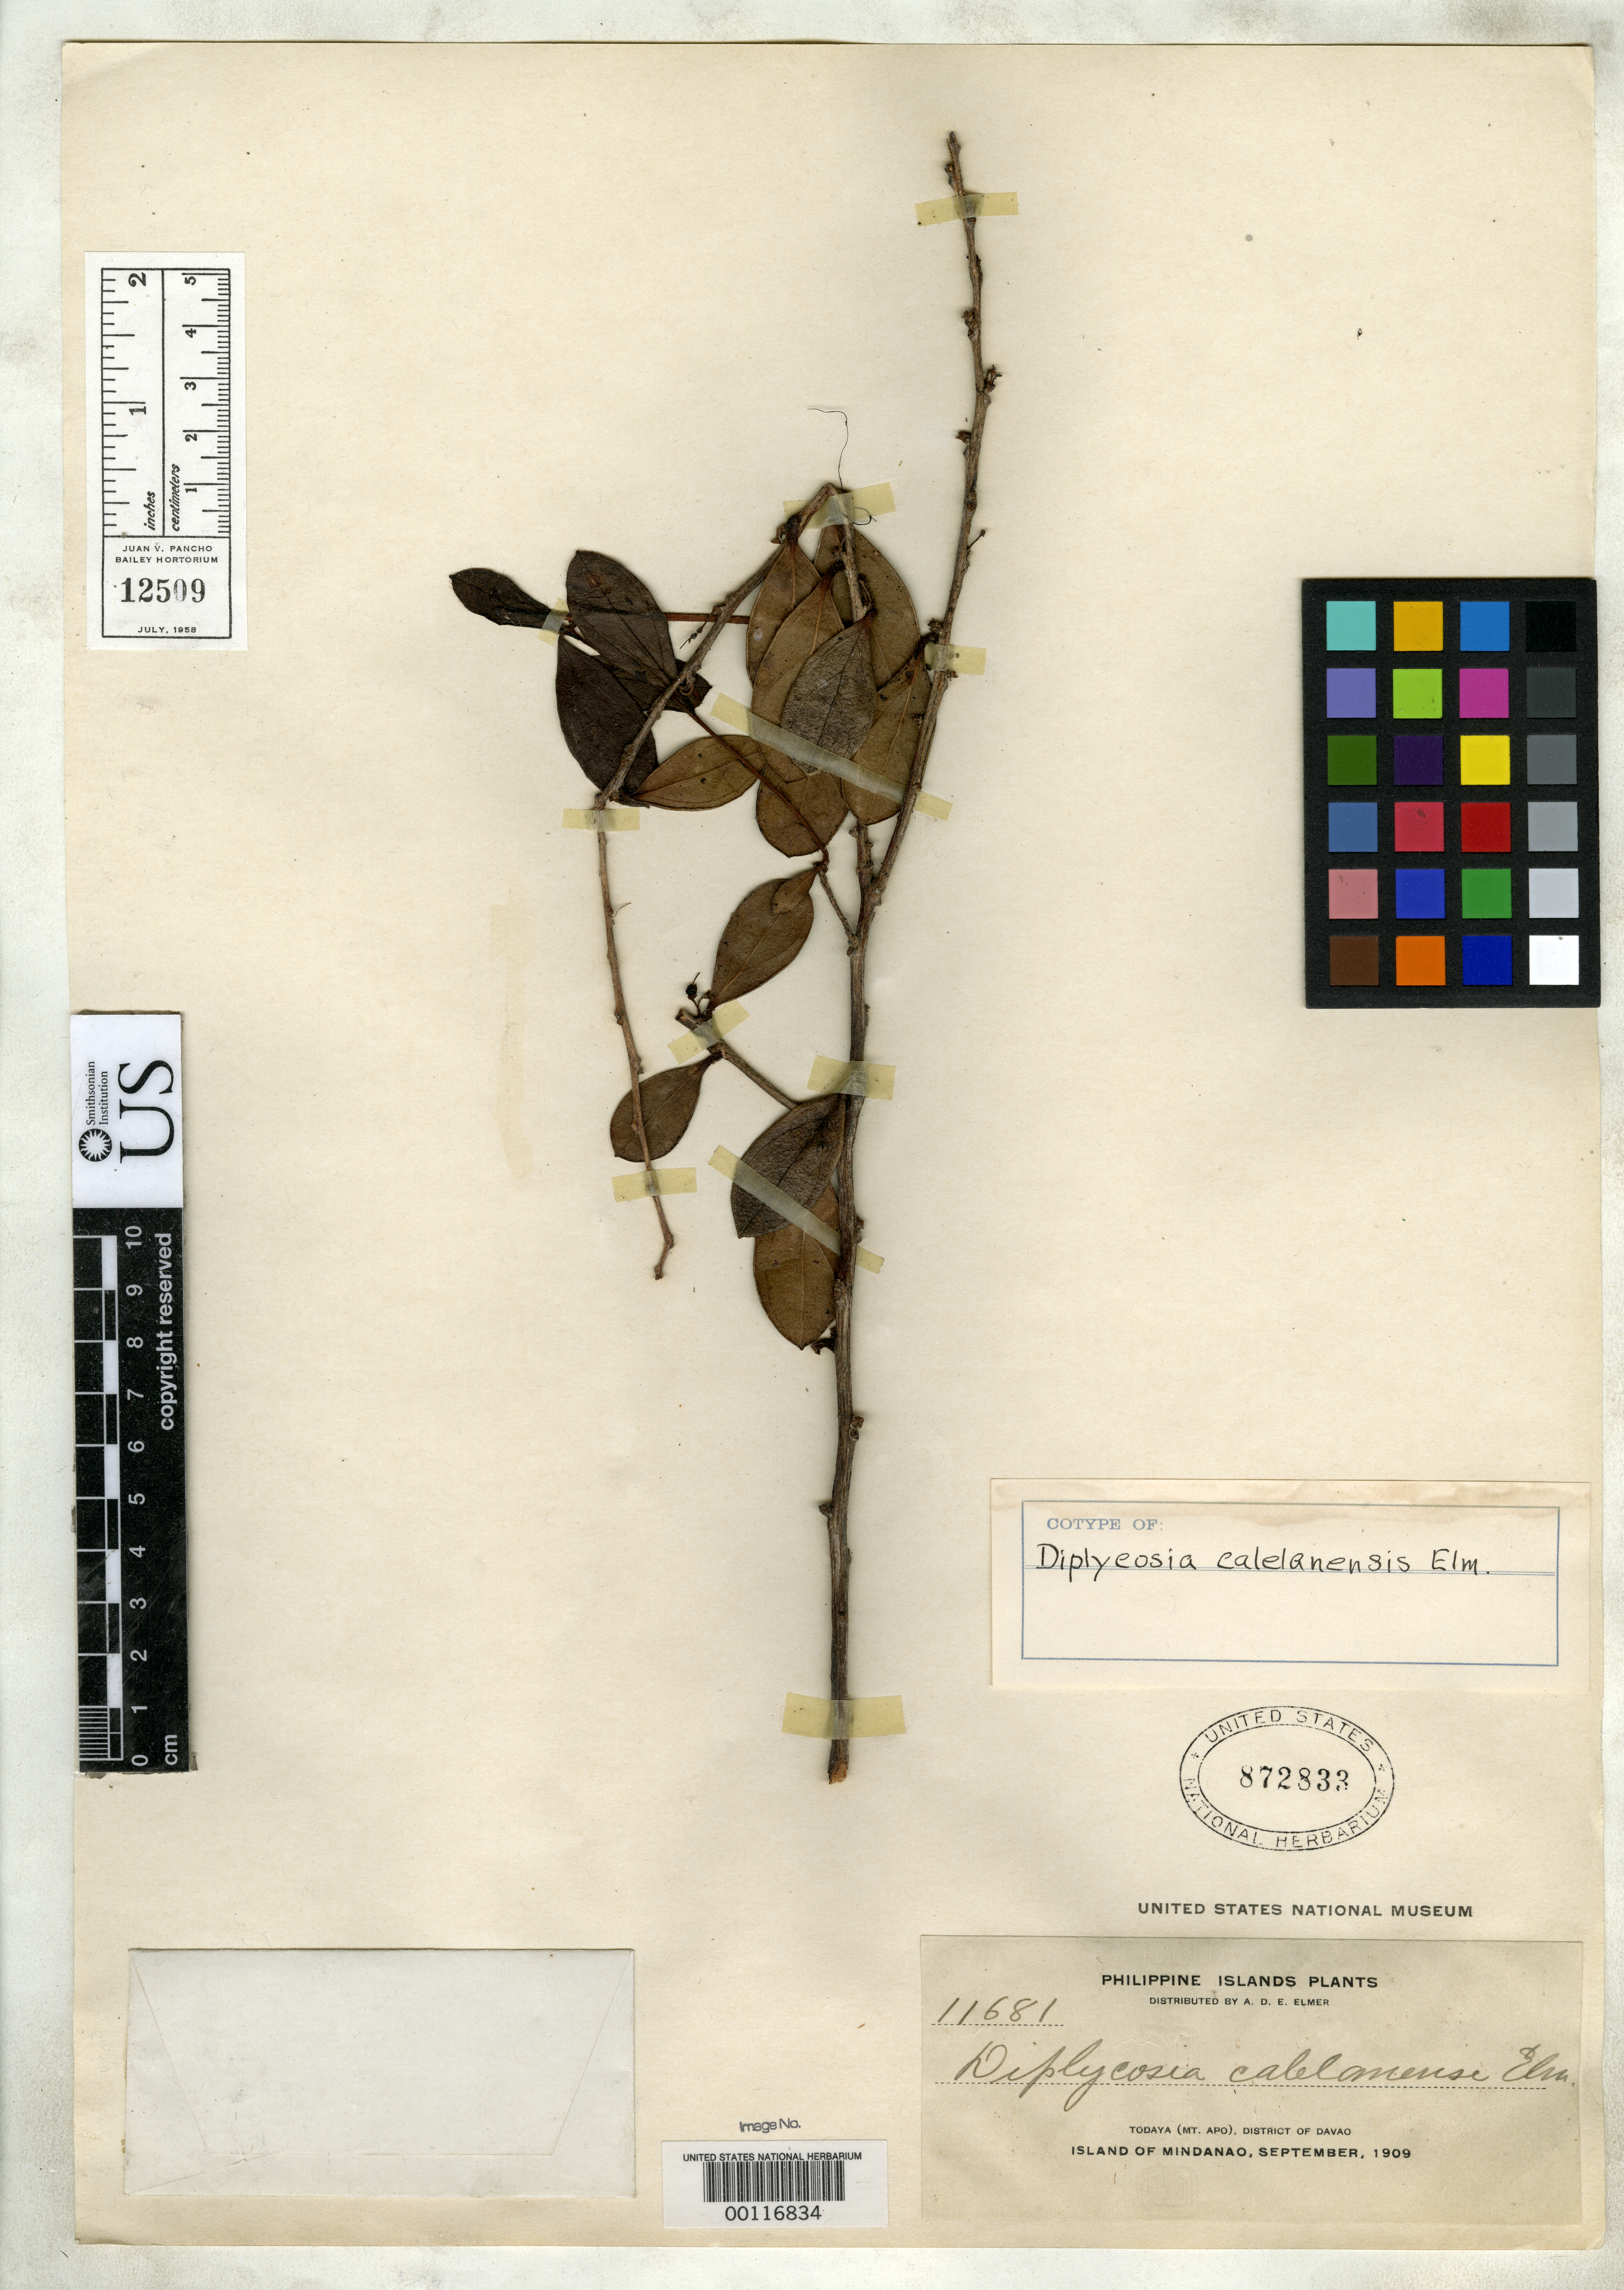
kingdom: Plantae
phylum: Tracheophyta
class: Magnoliopsida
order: Ericales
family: Ericaceae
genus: Diplycosia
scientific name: Diplycosia calelanensis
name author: Elmer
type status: Isotype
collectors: A. D. E. Elmer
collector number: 11681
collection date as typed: Sep 1909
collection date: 1909-09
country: Philippines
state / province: Davao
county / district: Davao del Sur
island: Mindanao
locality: Todaya, Mt. Apo.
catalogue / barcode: US 872833